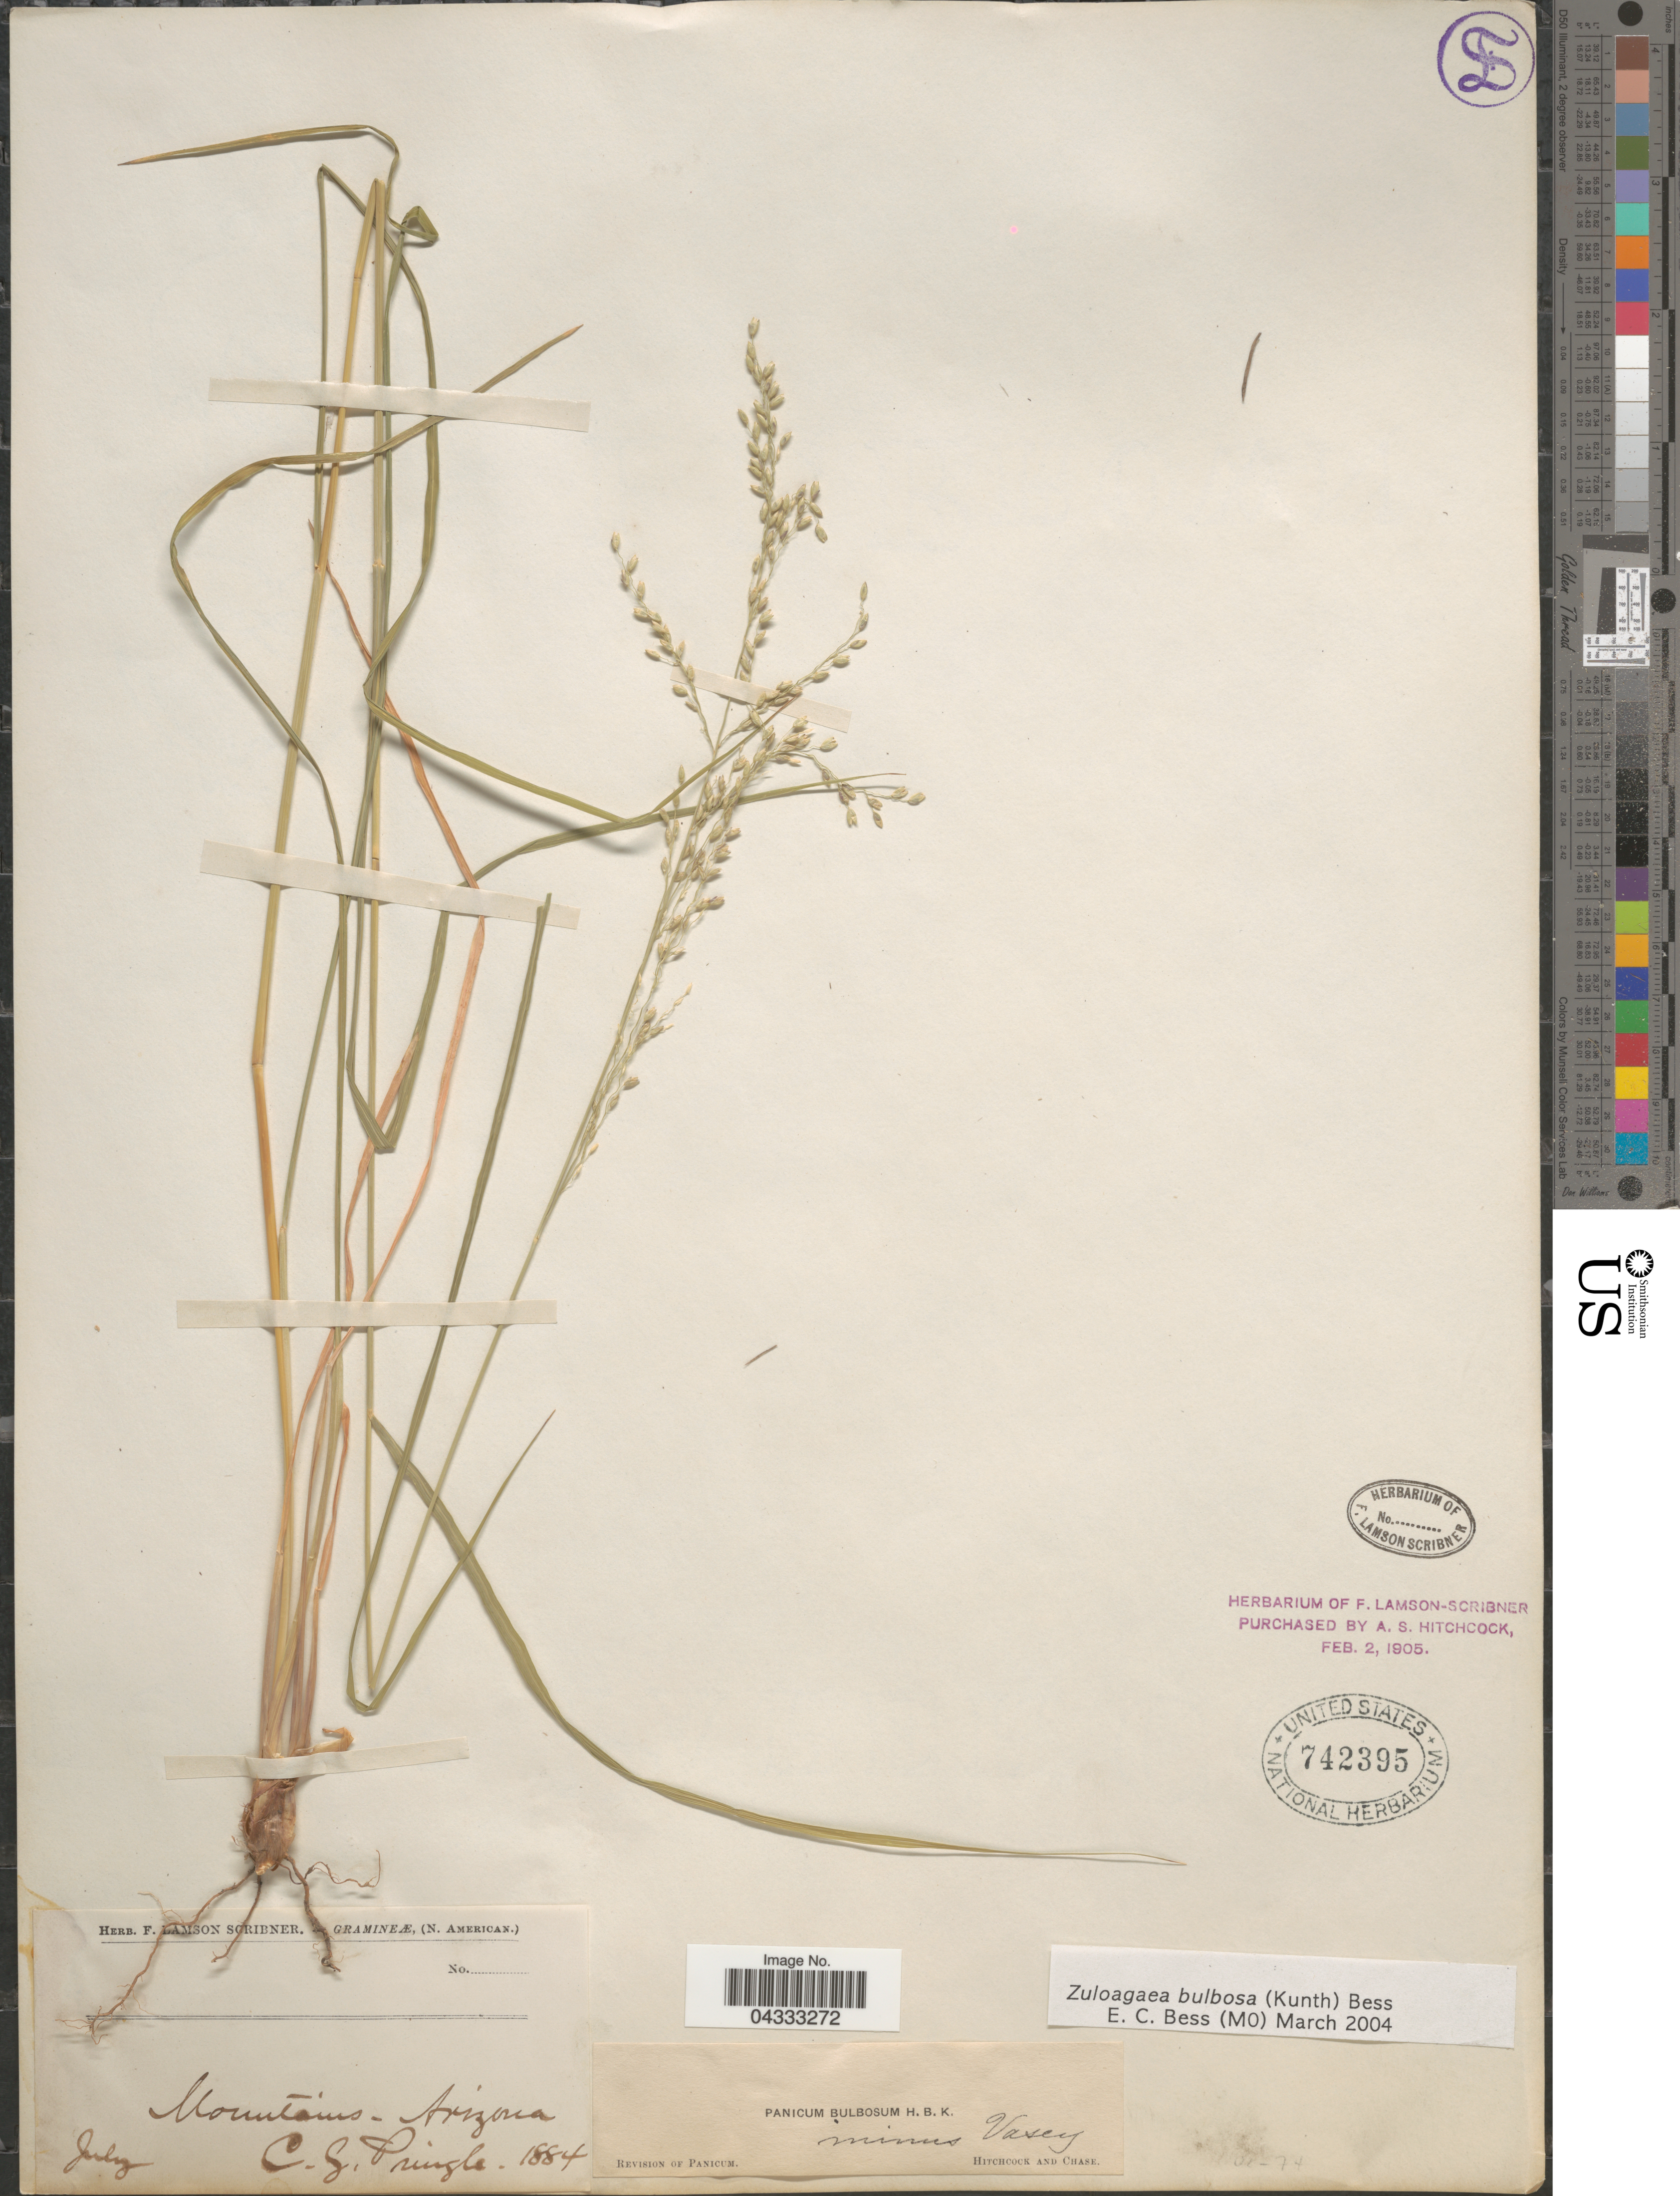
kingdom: Plantae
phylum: Tracheophyta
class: Liliopsida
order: Poales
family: Poaceae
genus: Zuloagaea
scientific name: Zuloagaea bulbosa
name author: (Kunth) E. Bess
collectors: C. G. Pringle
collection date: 1884-07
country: United States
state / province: Arizona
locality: Mountains.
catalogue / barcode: US 742395